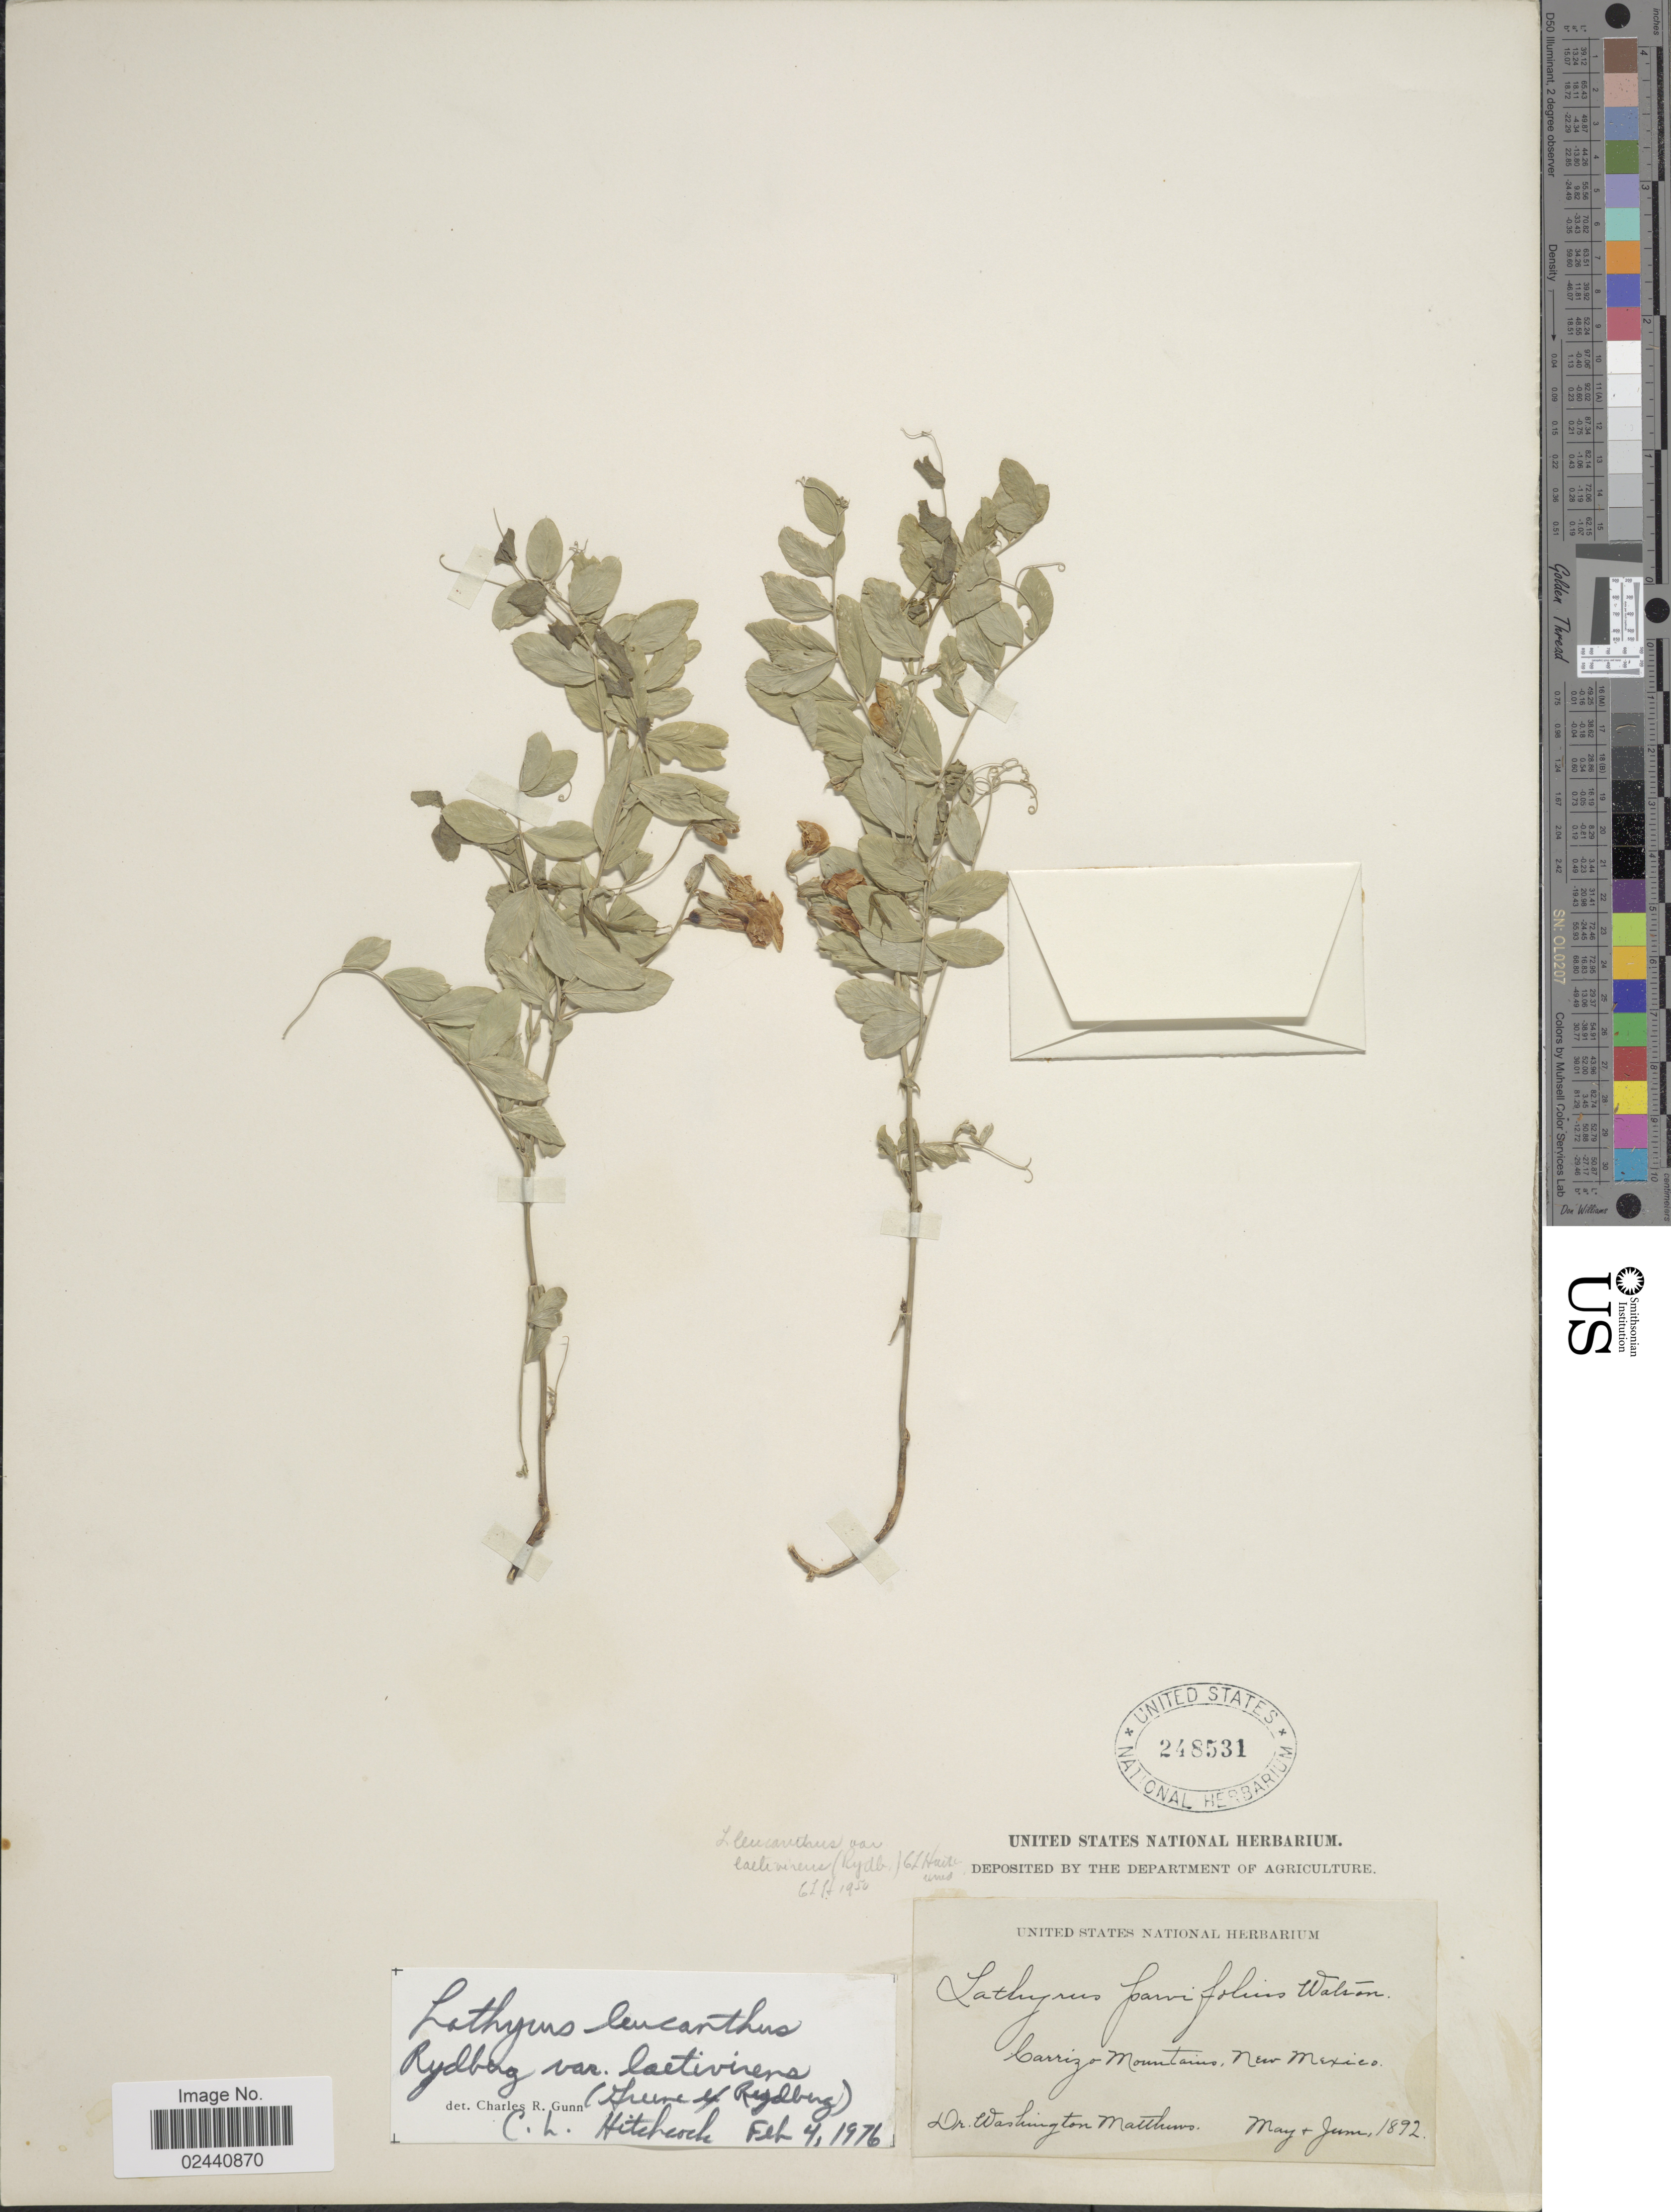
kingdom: Plantae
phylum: Tracheophyta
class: Magnoliopsida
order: Fabales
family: Fabaceae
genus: Lathyrus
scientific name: Lathyrus leucanthus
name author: Rydb.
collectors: W. Matthews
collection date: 1892-05/1892-06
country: United States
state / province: New Mexico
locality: Carrizo Mountains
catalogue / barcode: US 248531